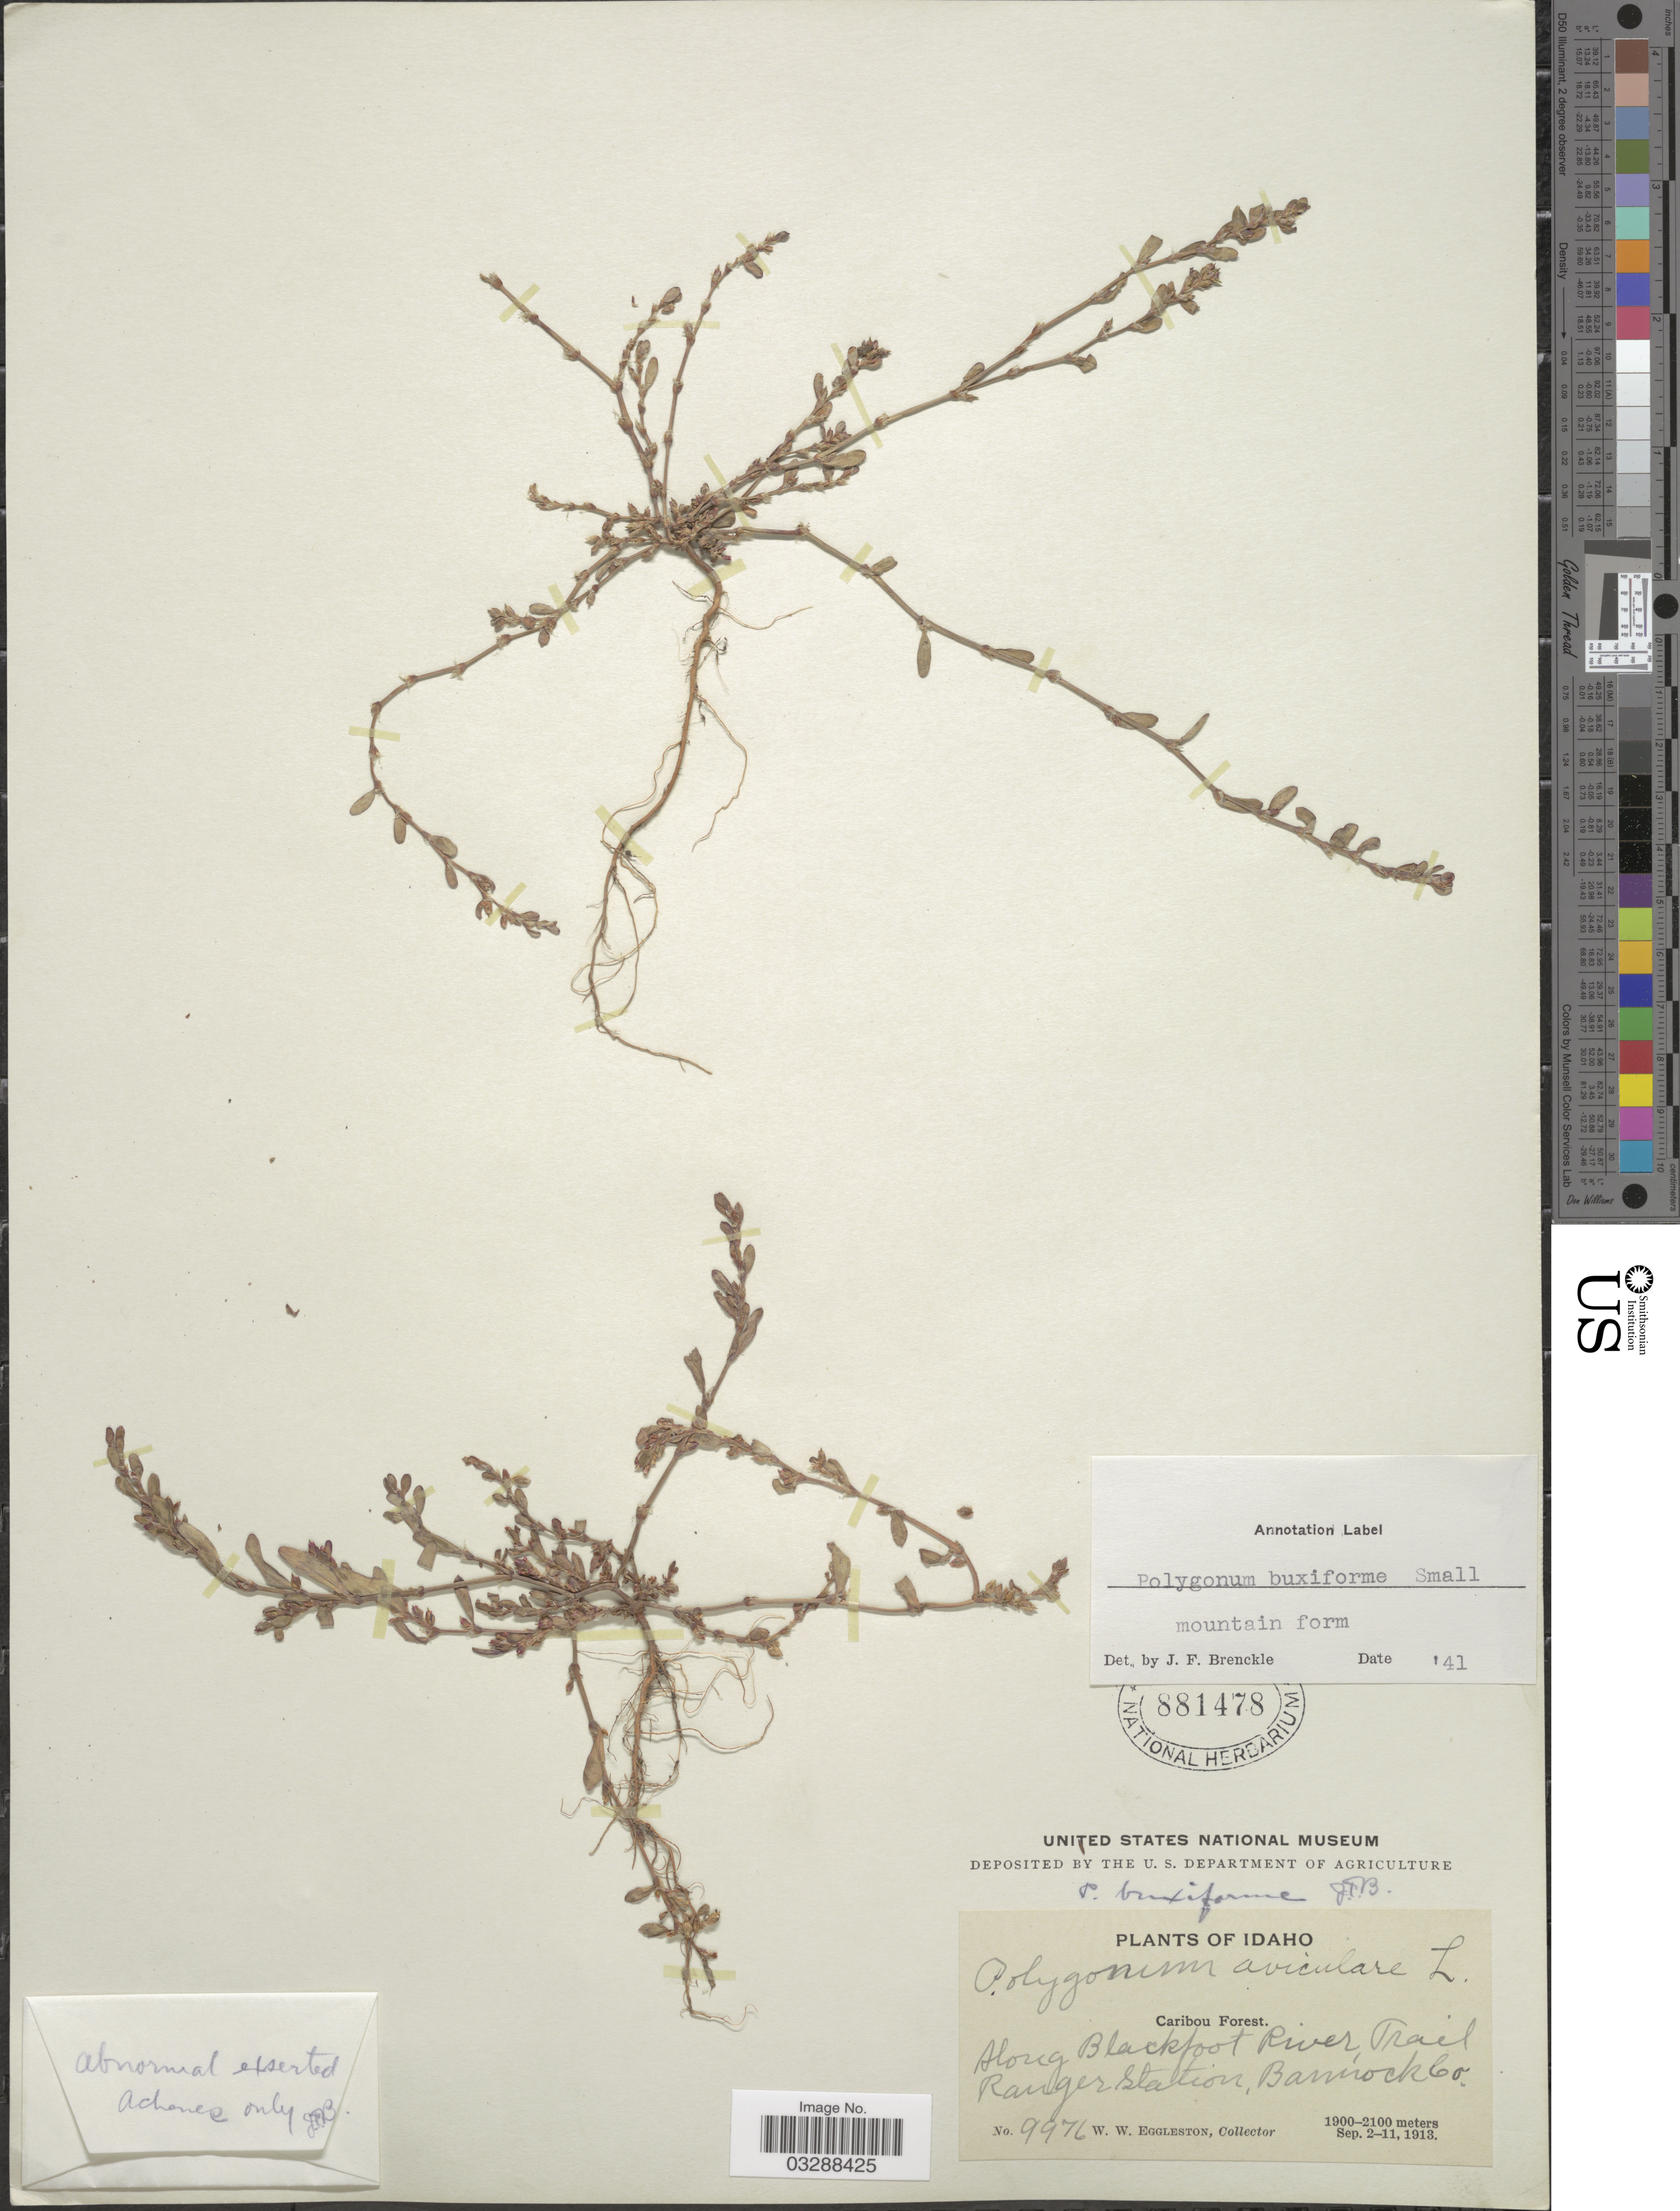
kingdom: Plantae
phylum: Tracheophyta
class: Magnoliopsida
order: Caryophyllales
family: Polygonaceae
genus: Polygonum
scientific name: Polygonum buxiforme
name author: Small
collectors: W. W. Eggleston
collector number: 9976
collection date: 1913-09-02/1913-09-11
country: United States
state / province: Idaho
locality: Caribou Forest, Along Blackfoot River Trail Ranger Station, Bannock Co.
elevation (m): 1900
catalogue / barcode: US 881478